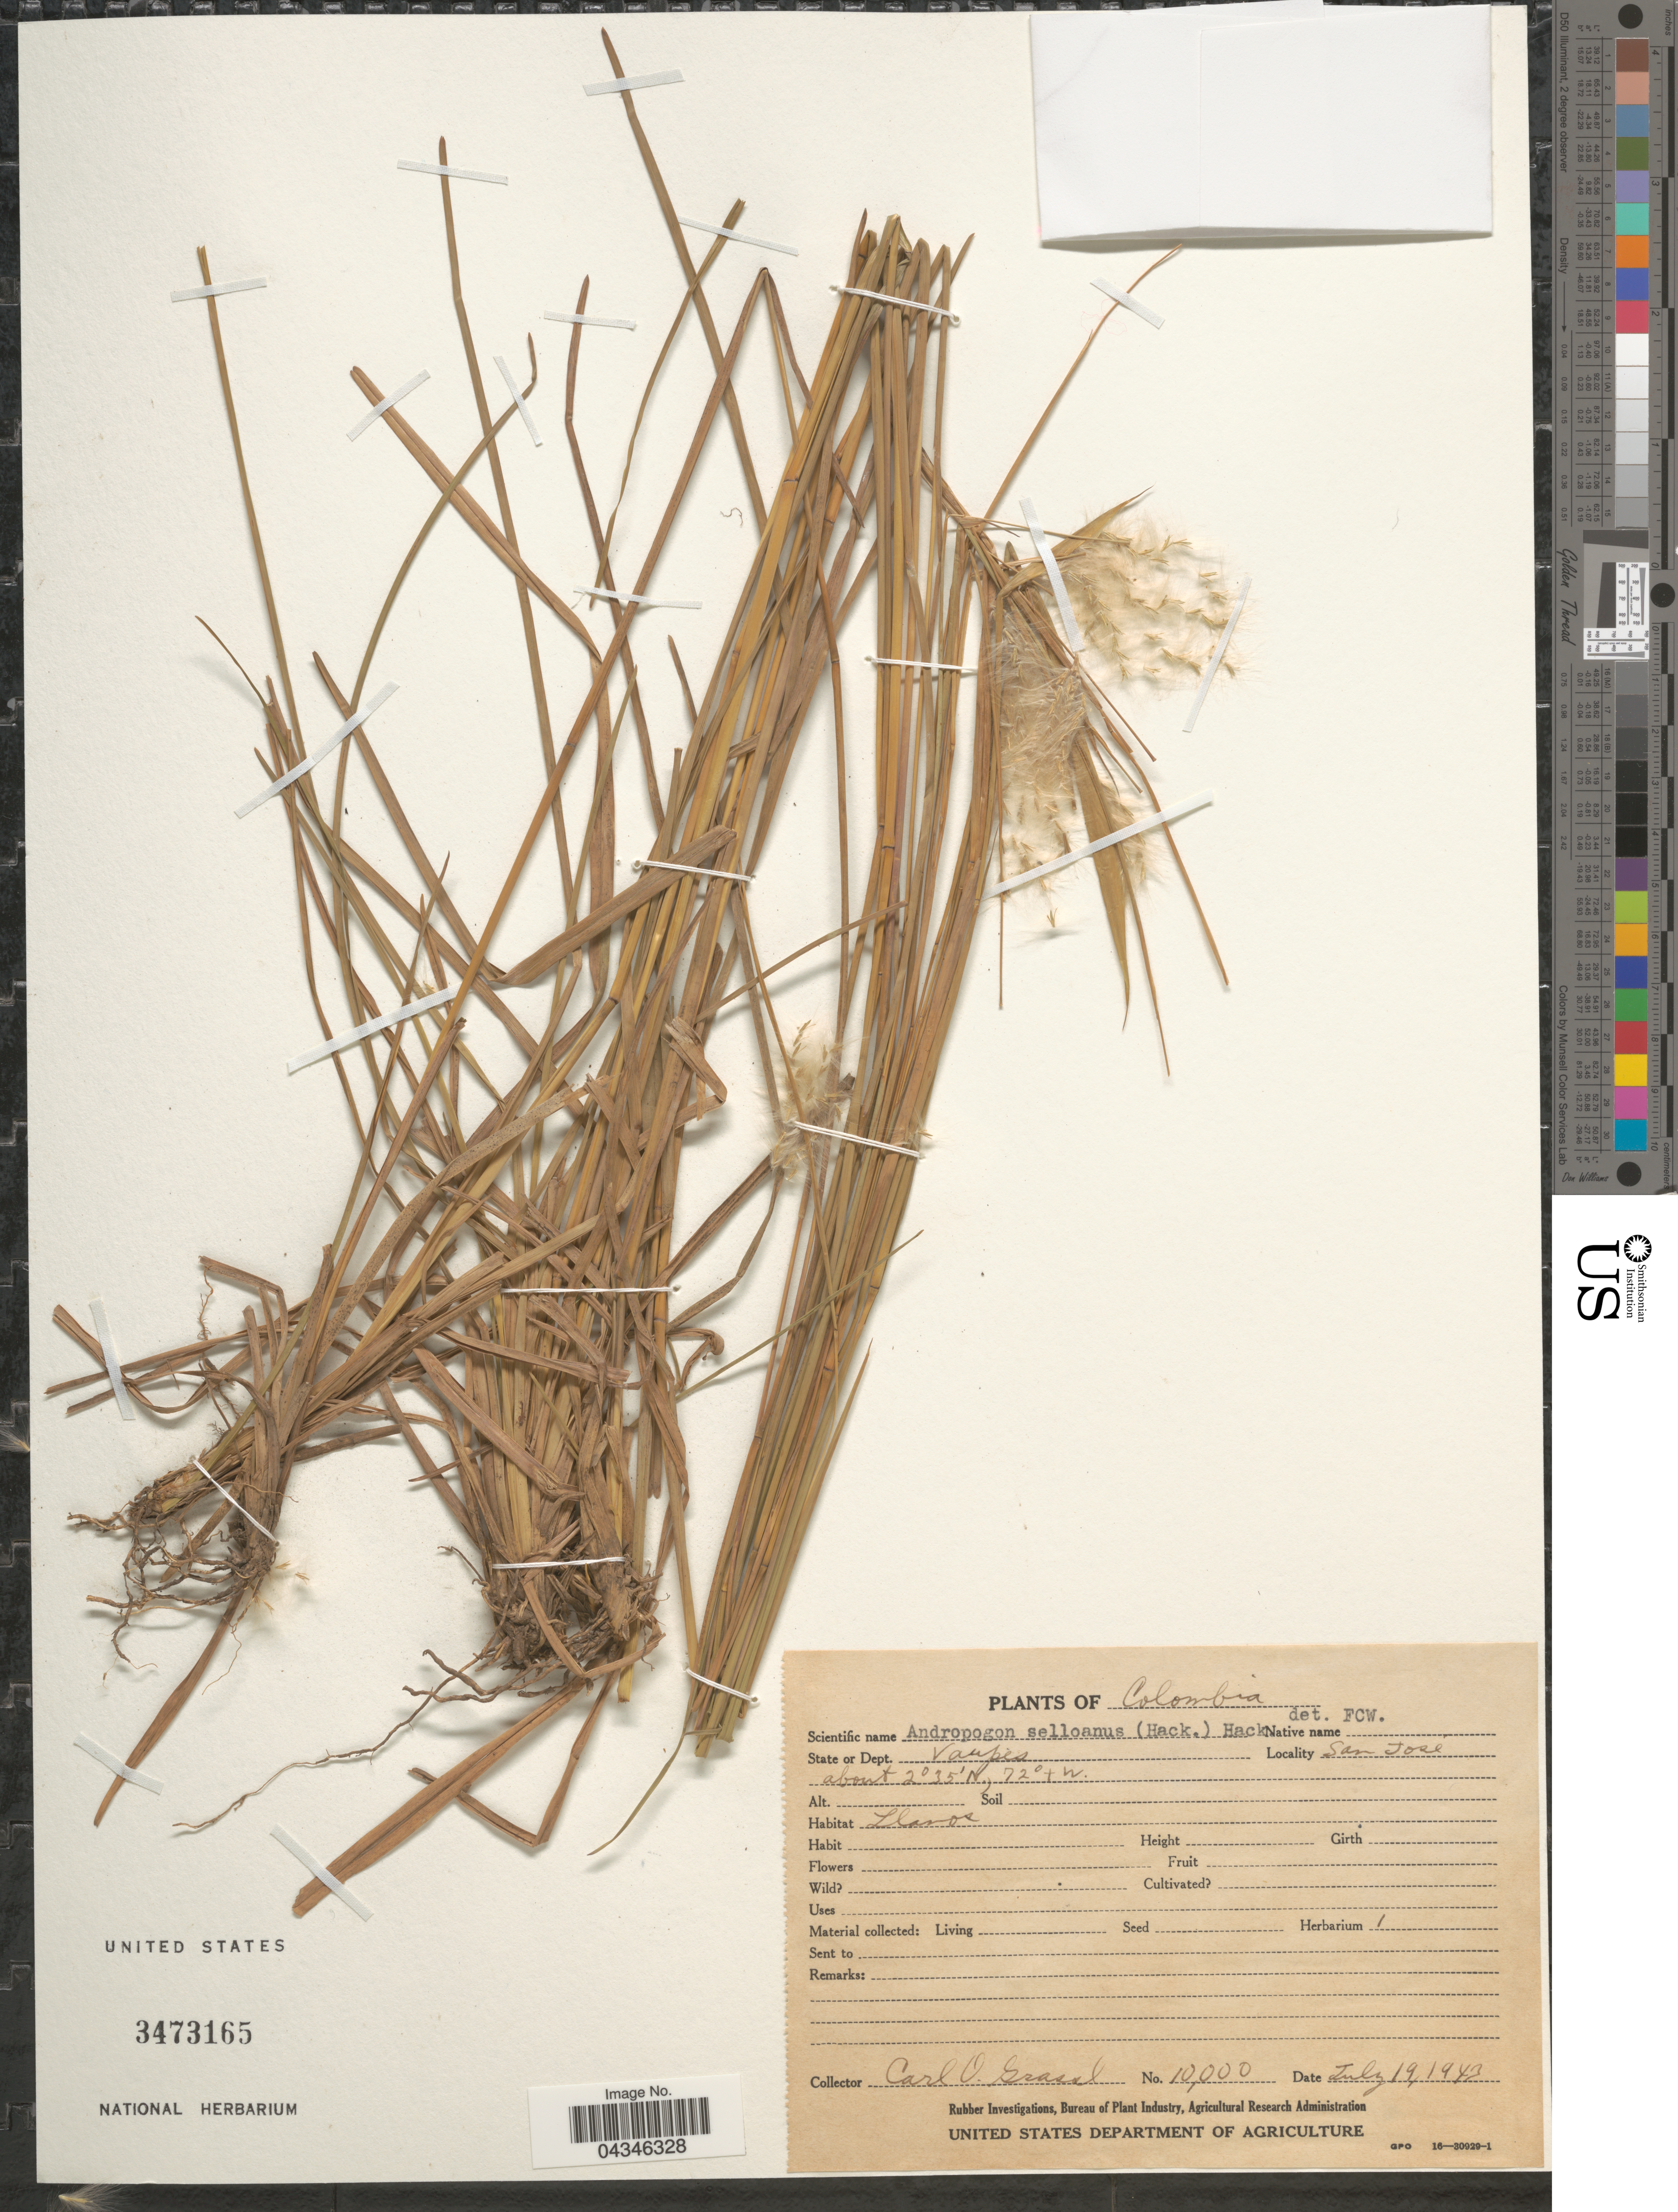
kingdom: Plantae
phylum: Tracheophyta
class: Liliopsida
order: Poales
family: Poaceae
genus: Andropogon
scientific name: Andropogon selloanus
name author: (Hack.) Hack.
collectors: C. Grassl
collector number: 10000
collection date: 1943-07-19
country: Colombia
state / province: Vaupés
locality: Dept. Vaupes. San José.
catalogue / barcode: US 3473165